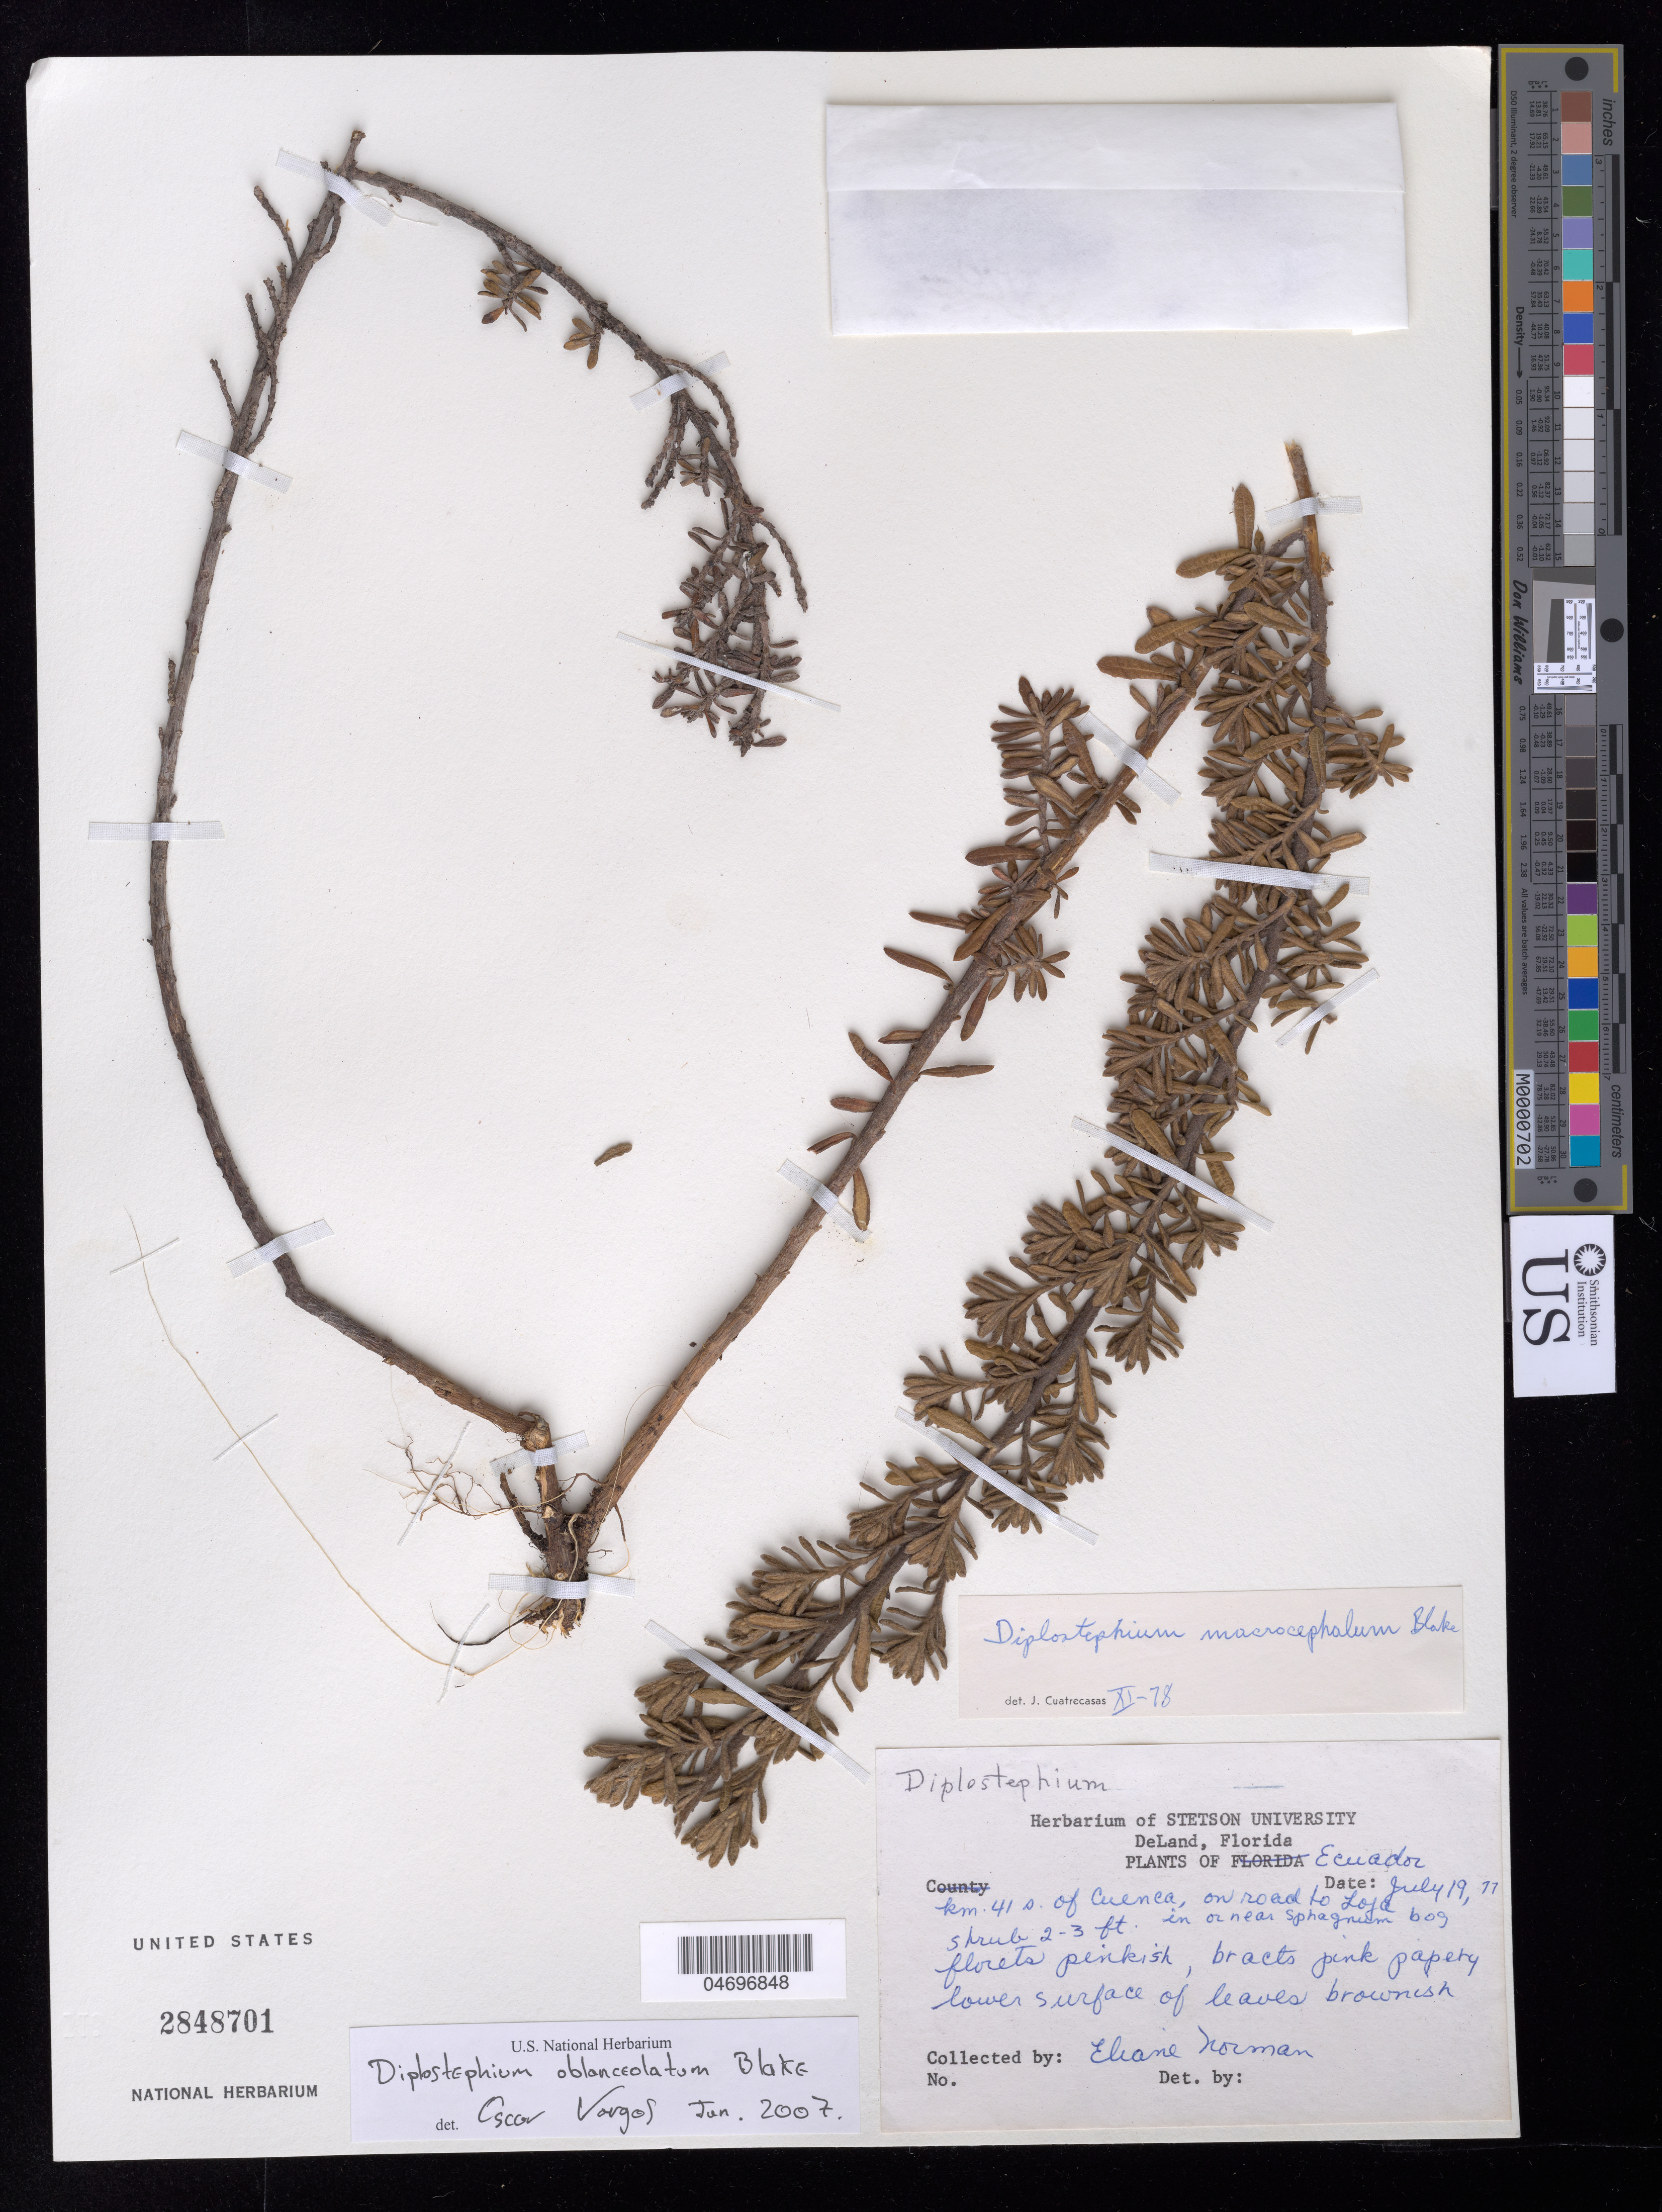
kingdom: Plantae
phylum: Tracheophyta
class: Magnoliopsida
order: Asterales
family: Asteraceae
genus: Diplostephium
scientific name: Diplostephium oblanceolatum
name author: S.F. Blake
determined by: Vargas, Oscar M.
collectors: E. Norman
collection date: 1977-07-19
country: Ecuador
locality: Km. 44-45 s. of Cuenca, paramo wet area along roadside.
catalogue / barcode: US 2848701